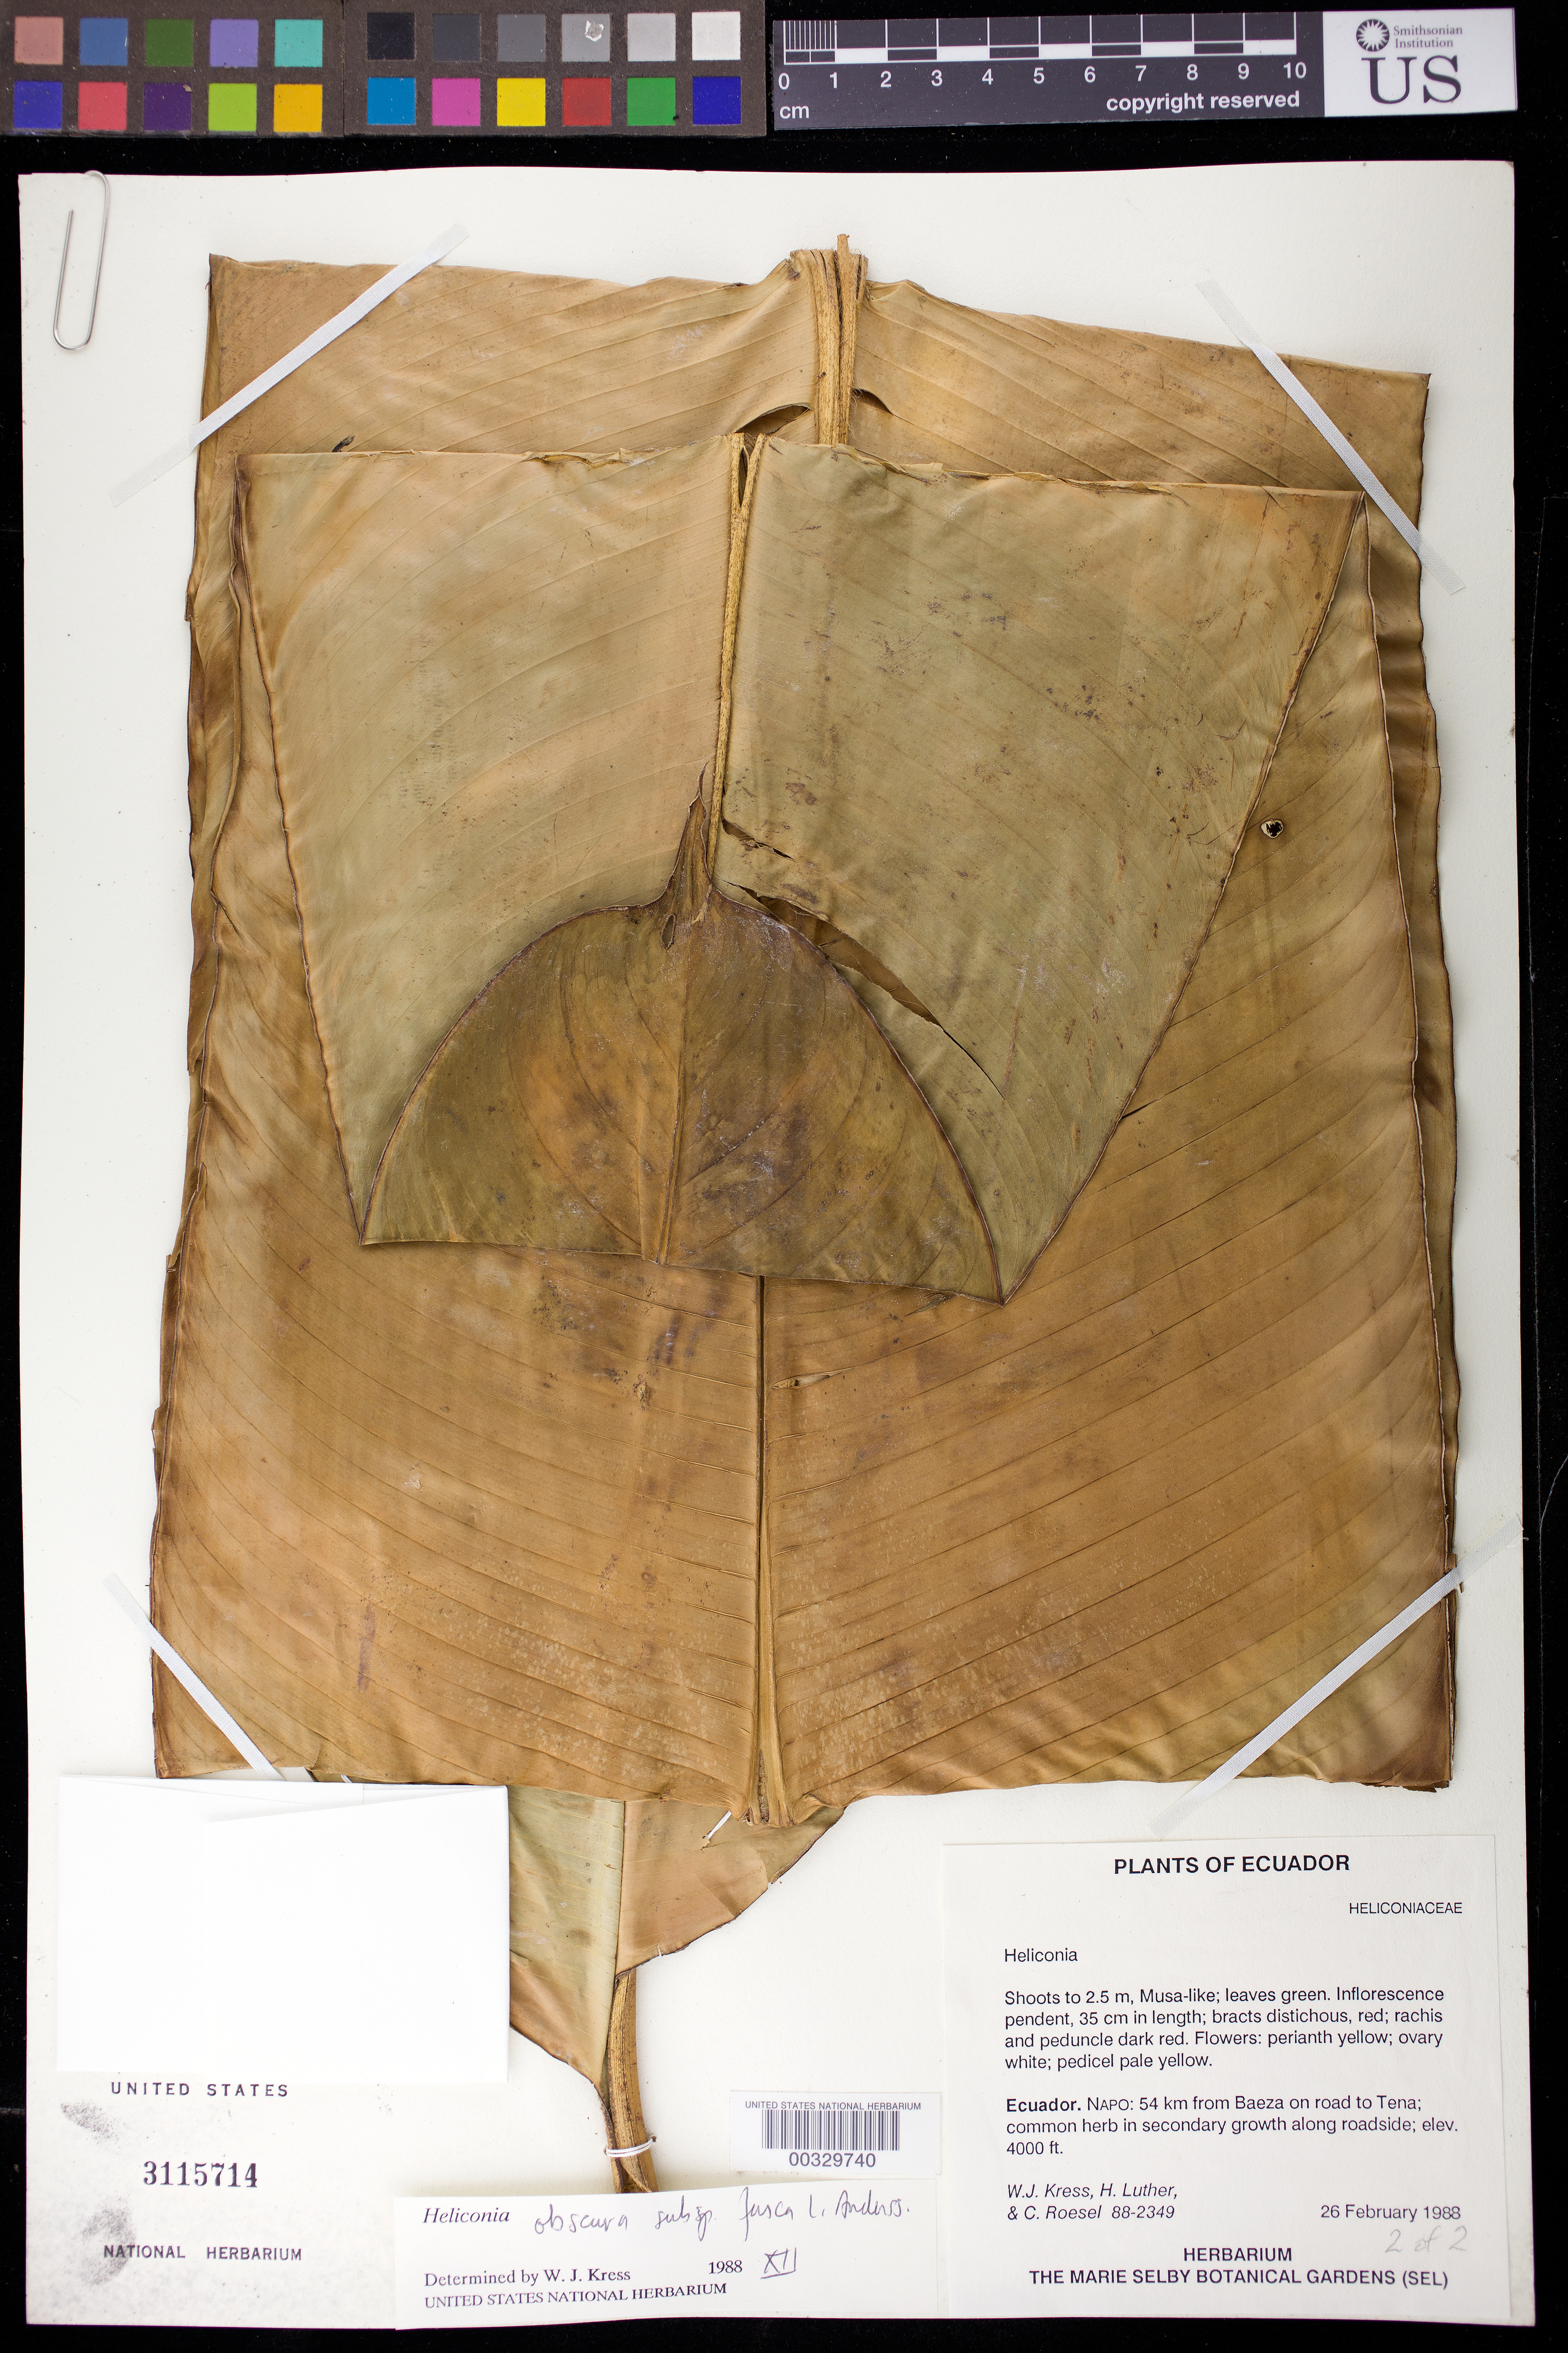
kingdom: Plantae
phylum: Tracheophyta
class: Liliopsida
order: Zingiberales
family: Heliconiaceae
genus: Heliconia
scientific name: Heliconia obscura subsp. fusca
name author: L. Andersson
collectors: W. J. Kress, Harry E. Luther & C. S. Roesel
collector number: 88-2349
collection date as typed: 26 Feb 1988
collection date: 1988-02-26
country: Ecuador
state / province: Napo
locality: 54 km from baeza on road to Tena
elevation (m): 1219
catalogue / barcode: US 3115714